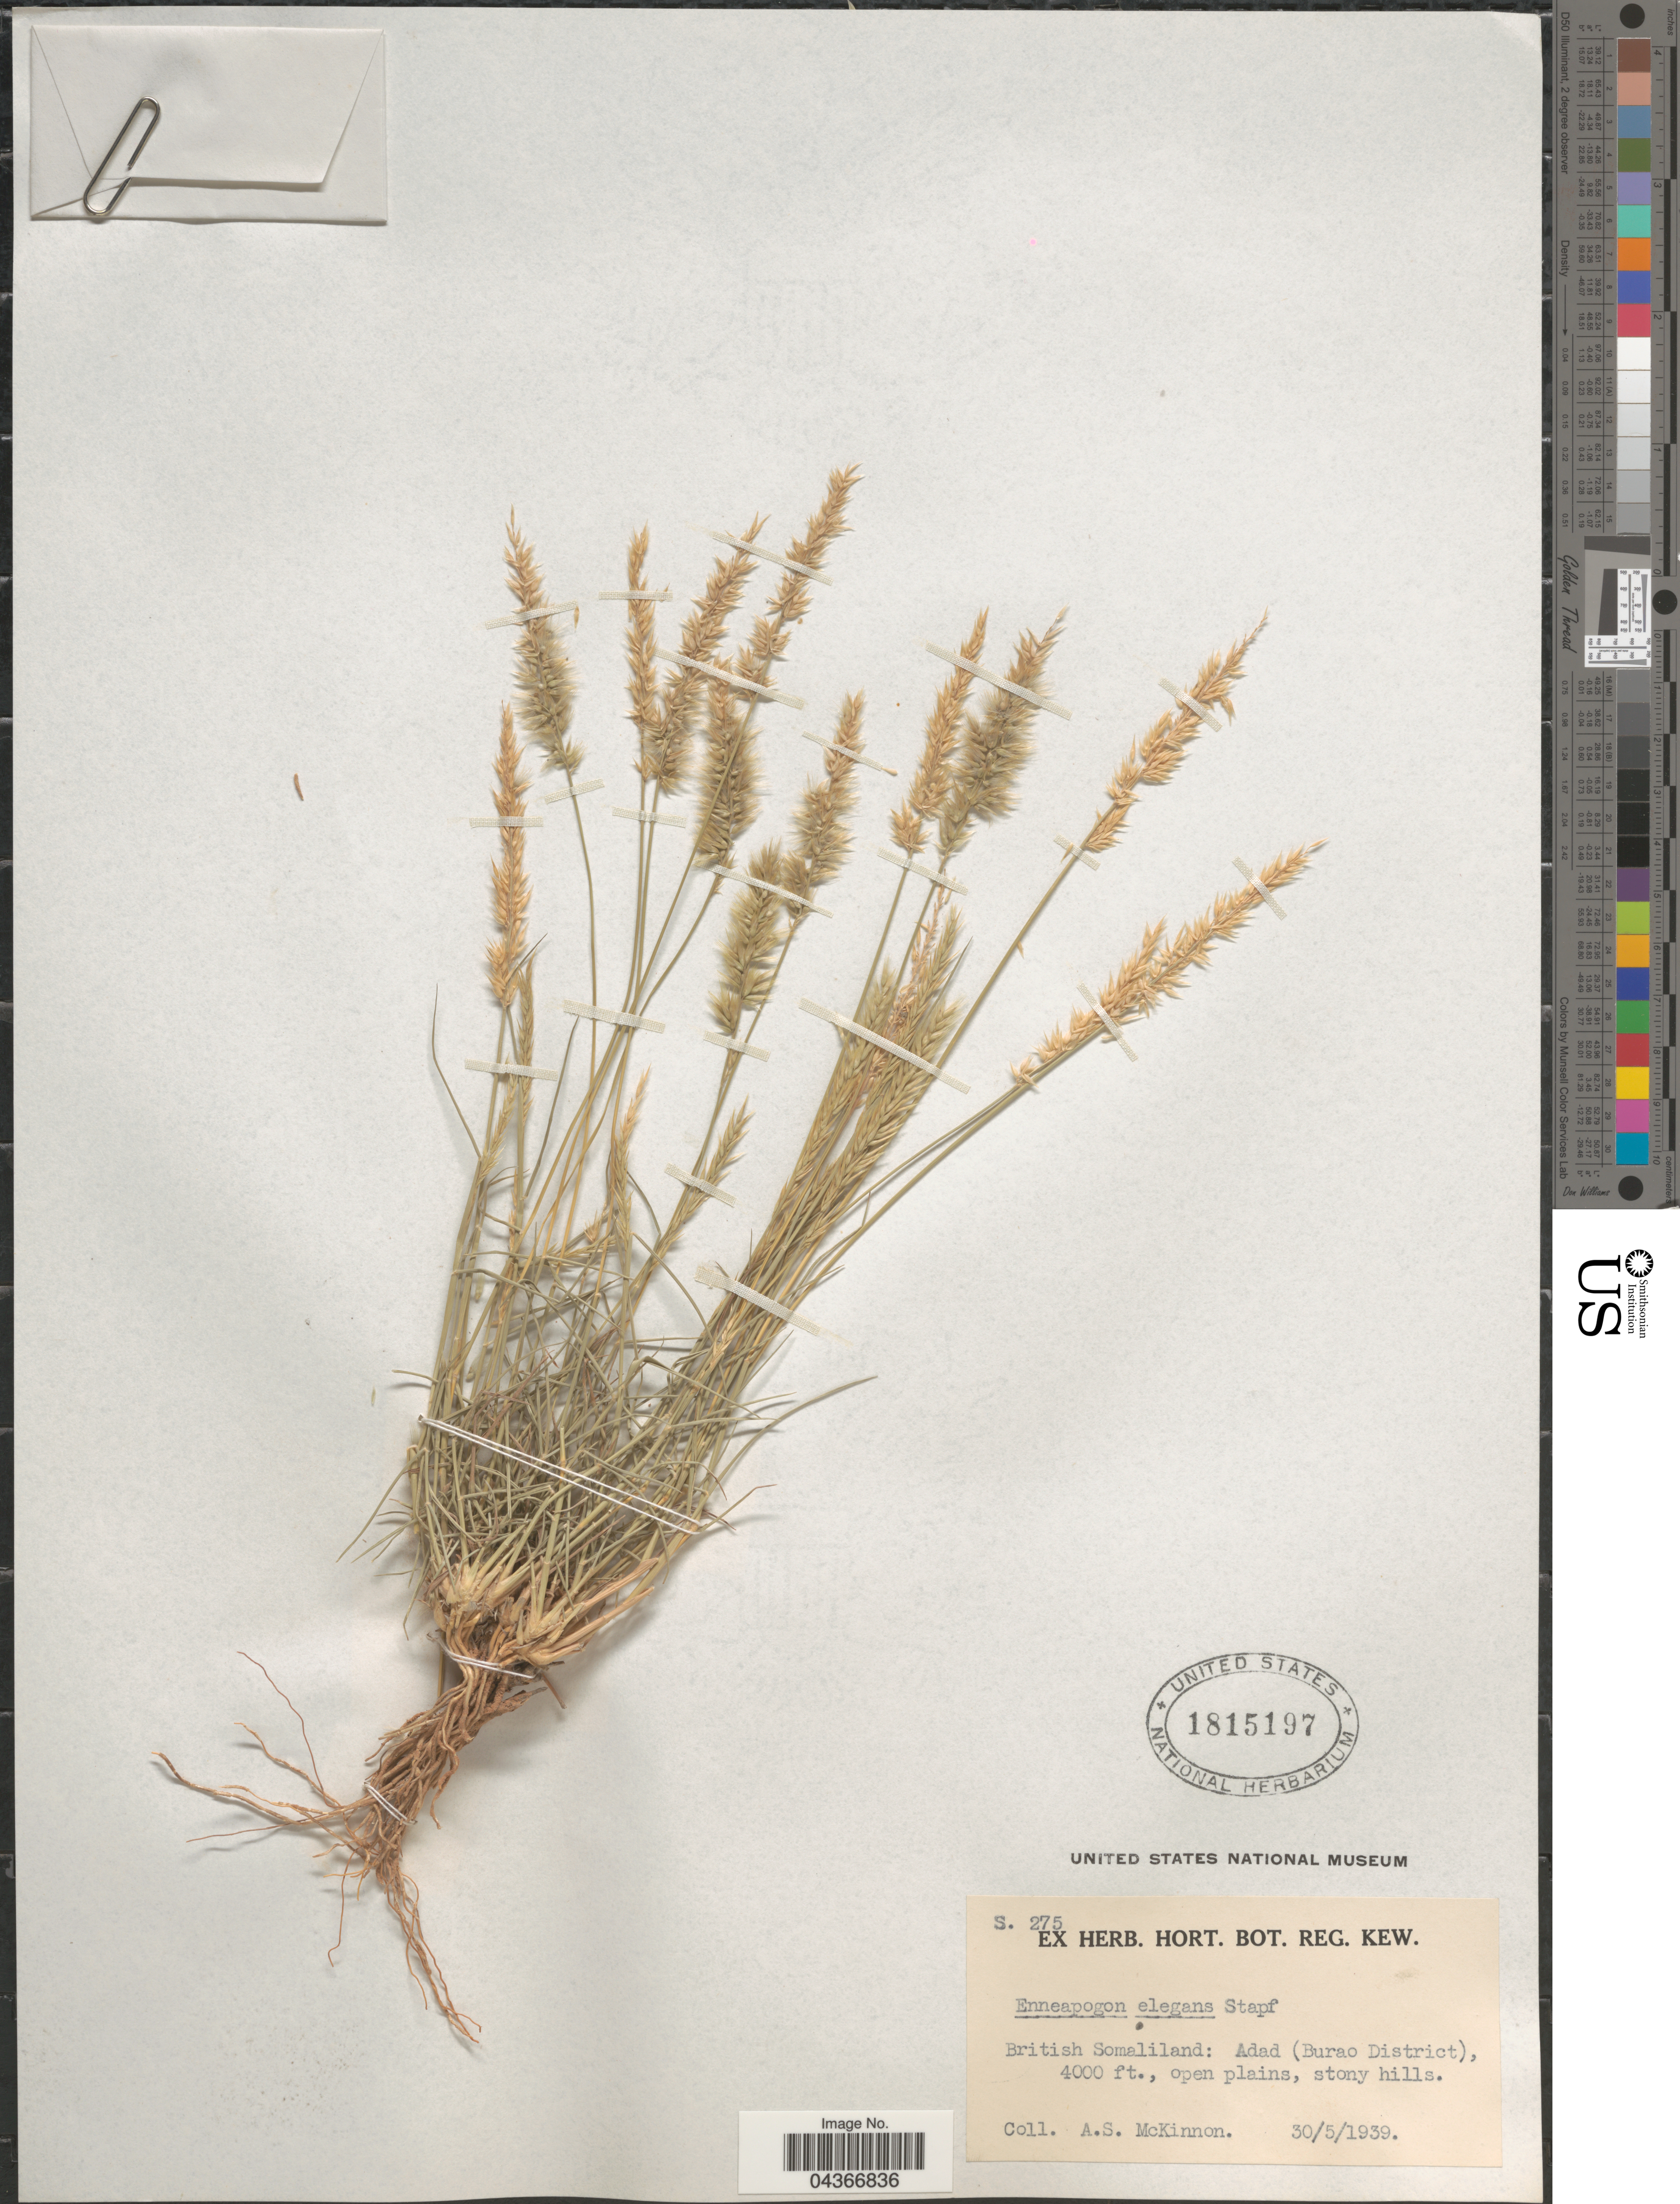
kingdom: Plantae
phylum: Tracheophyta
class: Liliopsida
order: Poales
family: Poaceae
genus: Enneapogon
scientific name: Enneapogon persicus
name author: Boiss.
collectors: A. Mckinnon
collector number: S275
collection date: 1939-05-30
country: Somalia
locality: British Somaliland: Adad (Burao District).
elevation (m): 1219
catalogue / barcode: US 1815197